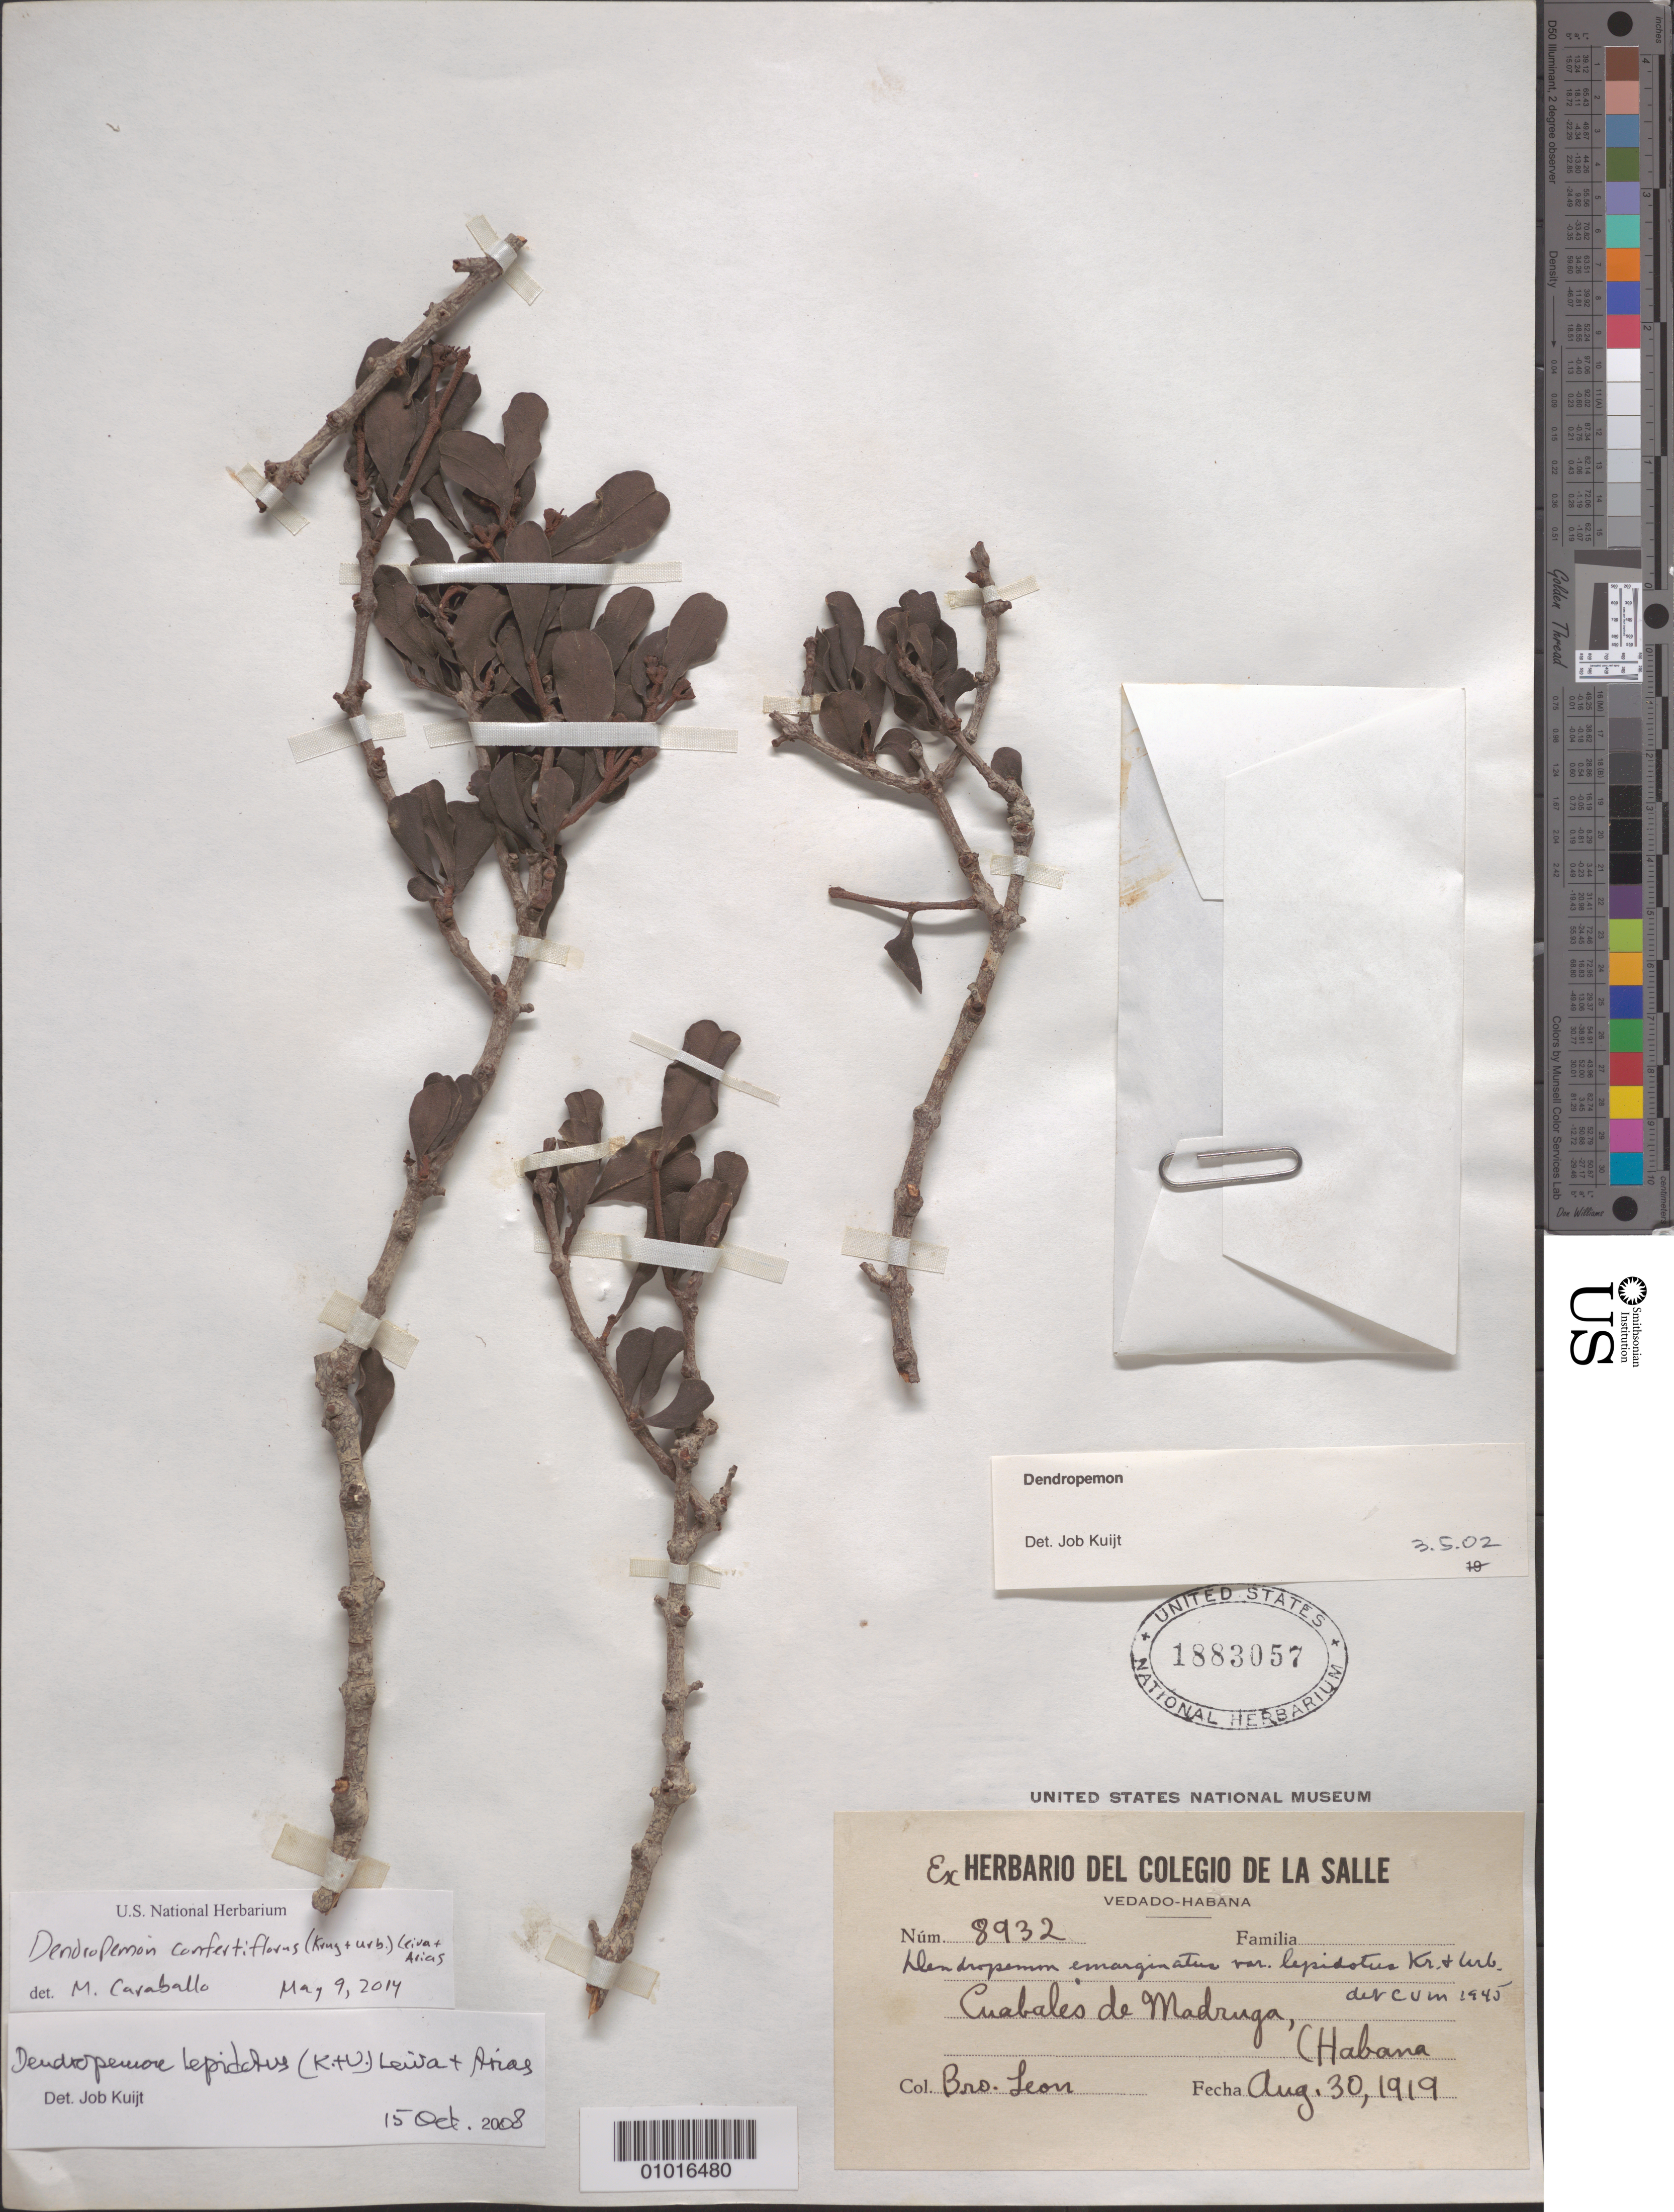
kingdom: Plantae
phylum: Tracheophyta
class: Magnoliopsida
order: Santalales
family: Loranthaceae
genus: Dendropemon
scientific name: Dendropemon confertiflorus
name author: (Krug & Urb.) Leiva & I. Arias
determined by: Caraballo-Ortiz, Marcos A., (MISS), University of Mississippi (UNITED STATES)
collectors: Bro. León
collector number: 8932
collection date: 1919-08-30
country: Cuba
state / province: La Habana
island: Cuba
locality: Cuabales de Madruga.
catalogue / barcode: US 1883057